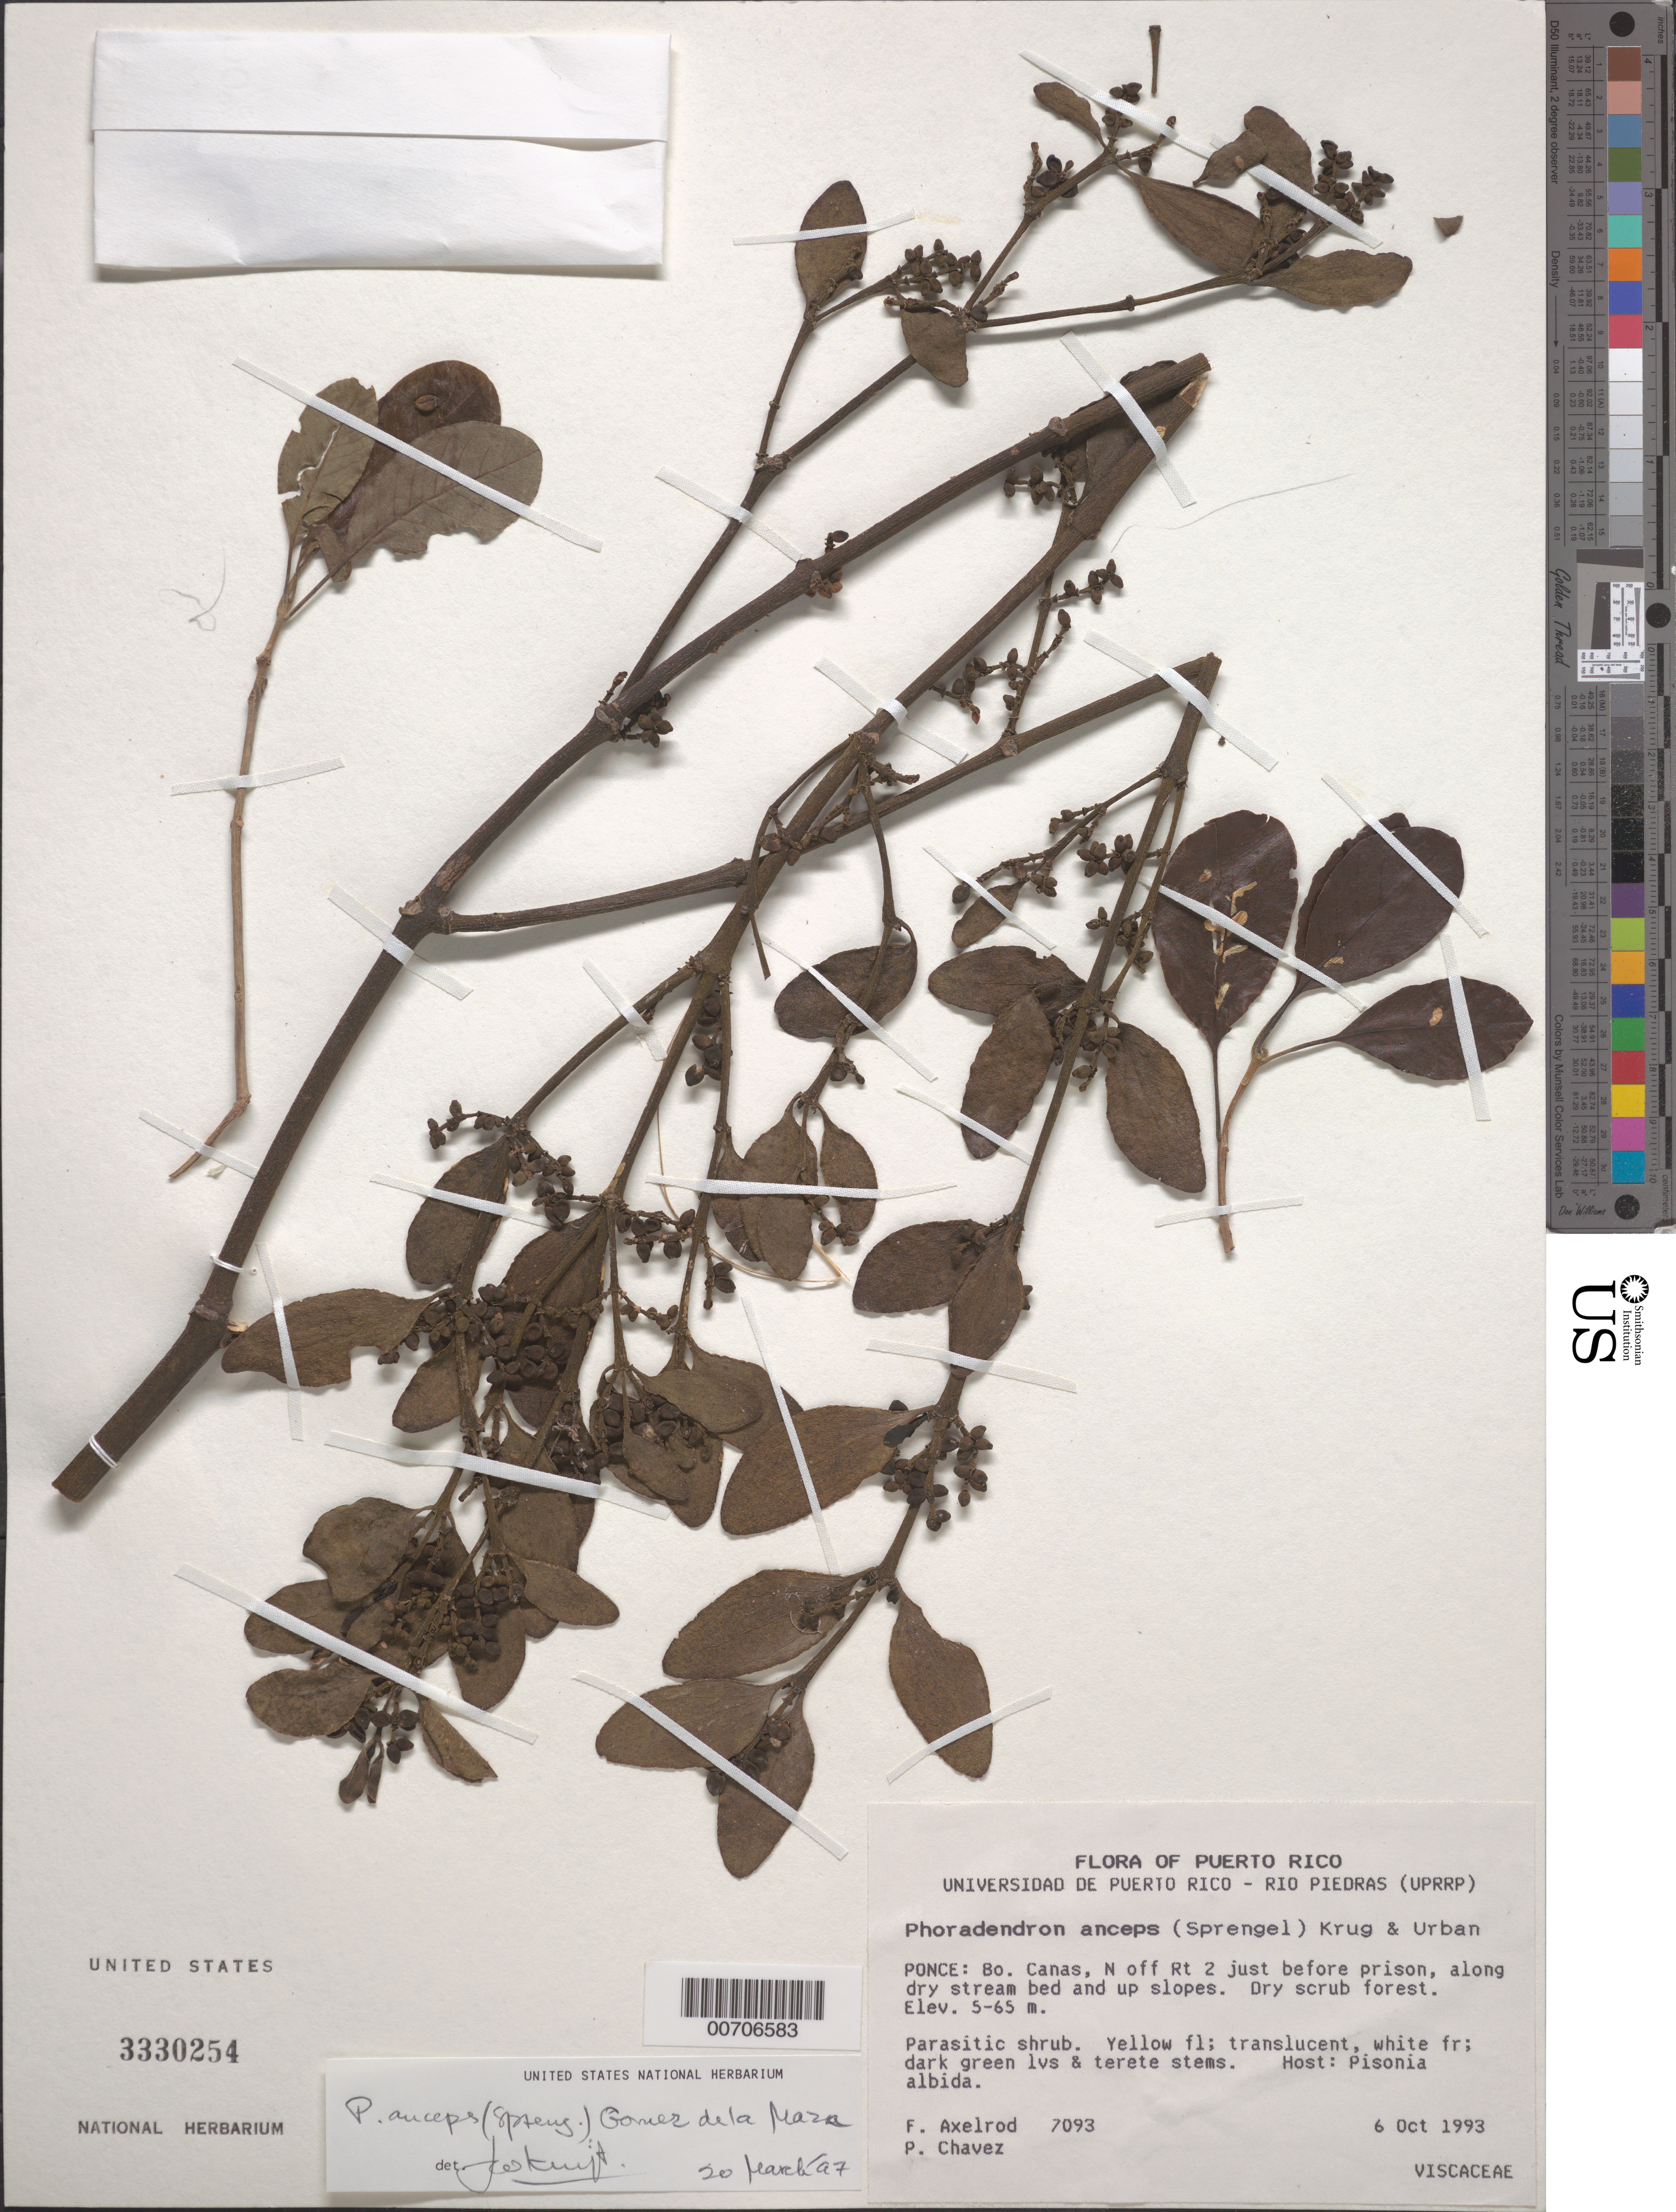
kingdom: Plantae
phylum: Tracheophyta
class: Magnoliopsida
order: Santalales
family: Viscaceae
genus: Phoradendron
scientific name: Phoradendron anceps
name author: (Spreng.) M. Gómez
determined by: Kuijt, Job, (CANADA)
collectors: F. S. Axelrod & P. Chavez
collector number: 7093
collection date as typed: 06 Oct 1993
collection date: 1993-10-06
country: Puerto Rico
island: Greater Antilles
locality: Ponce: Bo. Canas, N off Rt 2 just before prison, along dry stream bed and up slopes.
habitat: Dry scrub forest; on Pisonia albida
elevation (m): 5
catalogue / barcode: US 3330254